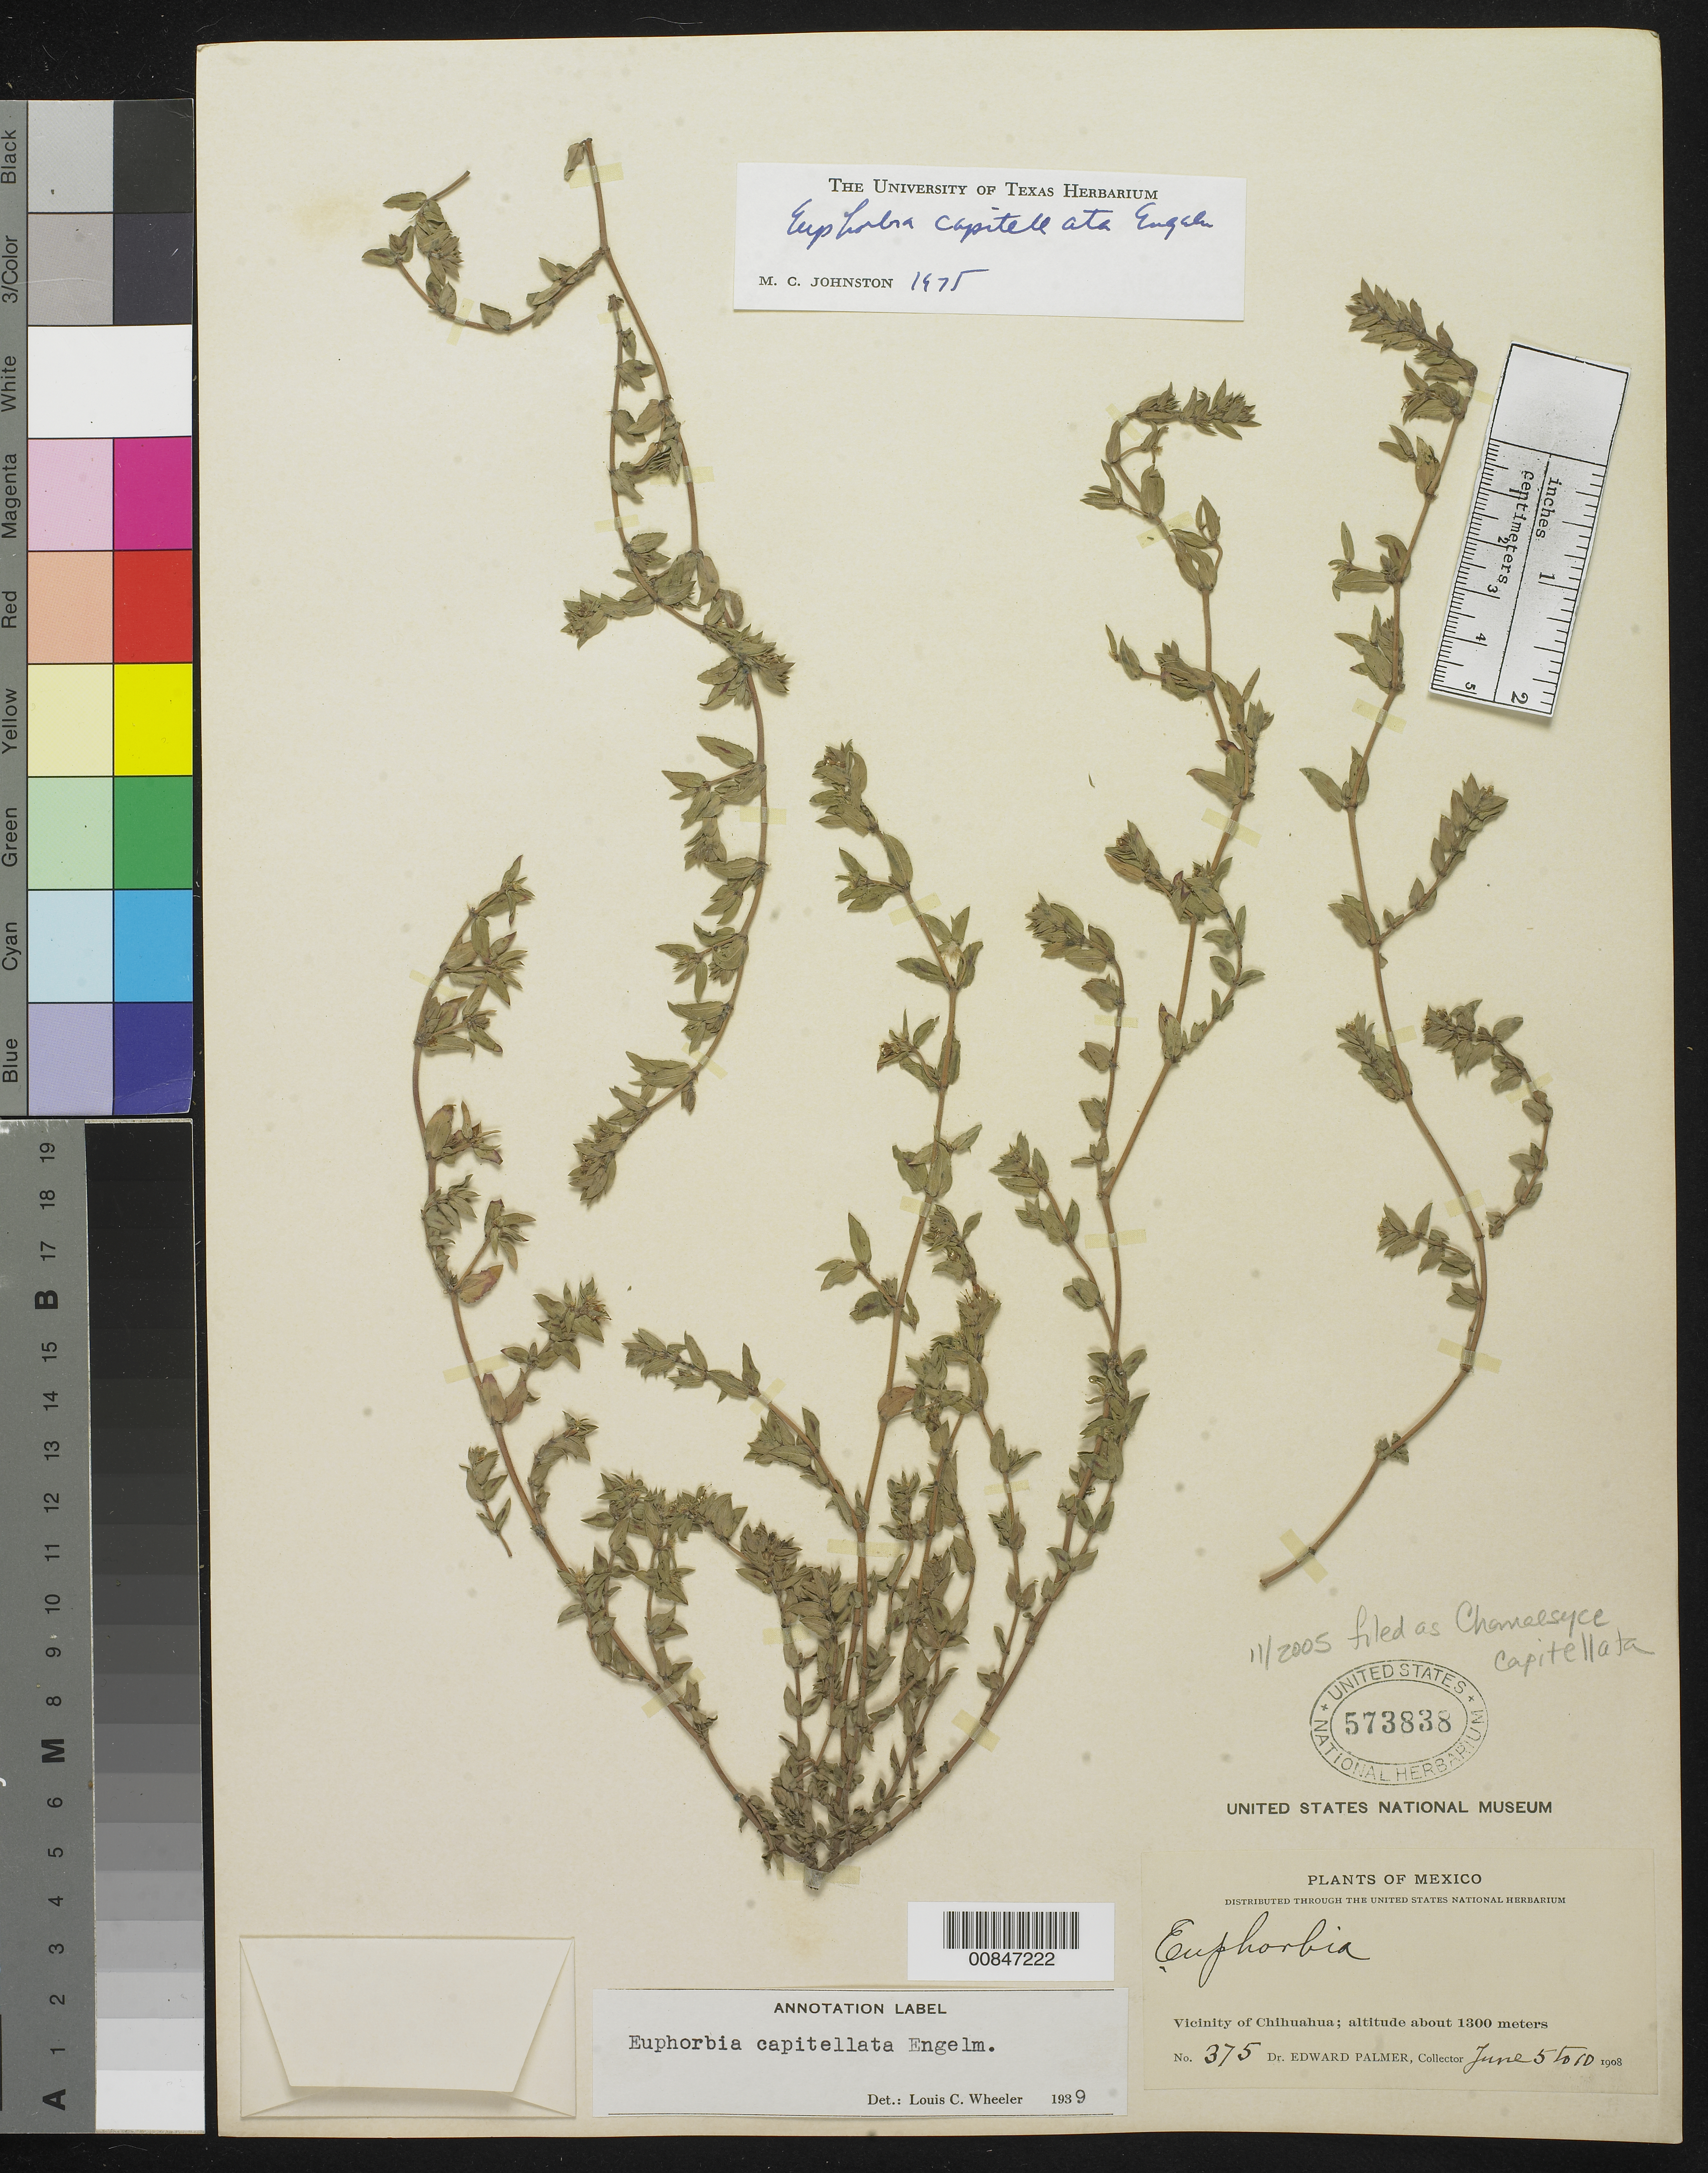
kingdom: Plantae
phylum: Tracheophyta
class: Magnoliopsida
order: Malpighiales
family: Euphorbiaceae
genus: Euphorbia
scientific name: Euphorbia capitellata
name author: Engelm. in Emory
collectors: E. Palmer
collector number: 375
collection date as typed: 05 Jun 1908 to 10 Jun 1908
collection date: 1908-06-05/1908-06-10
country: Mexico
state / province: Chihuahua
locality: Vicinity of Chihuahua.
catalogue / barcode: US 573838